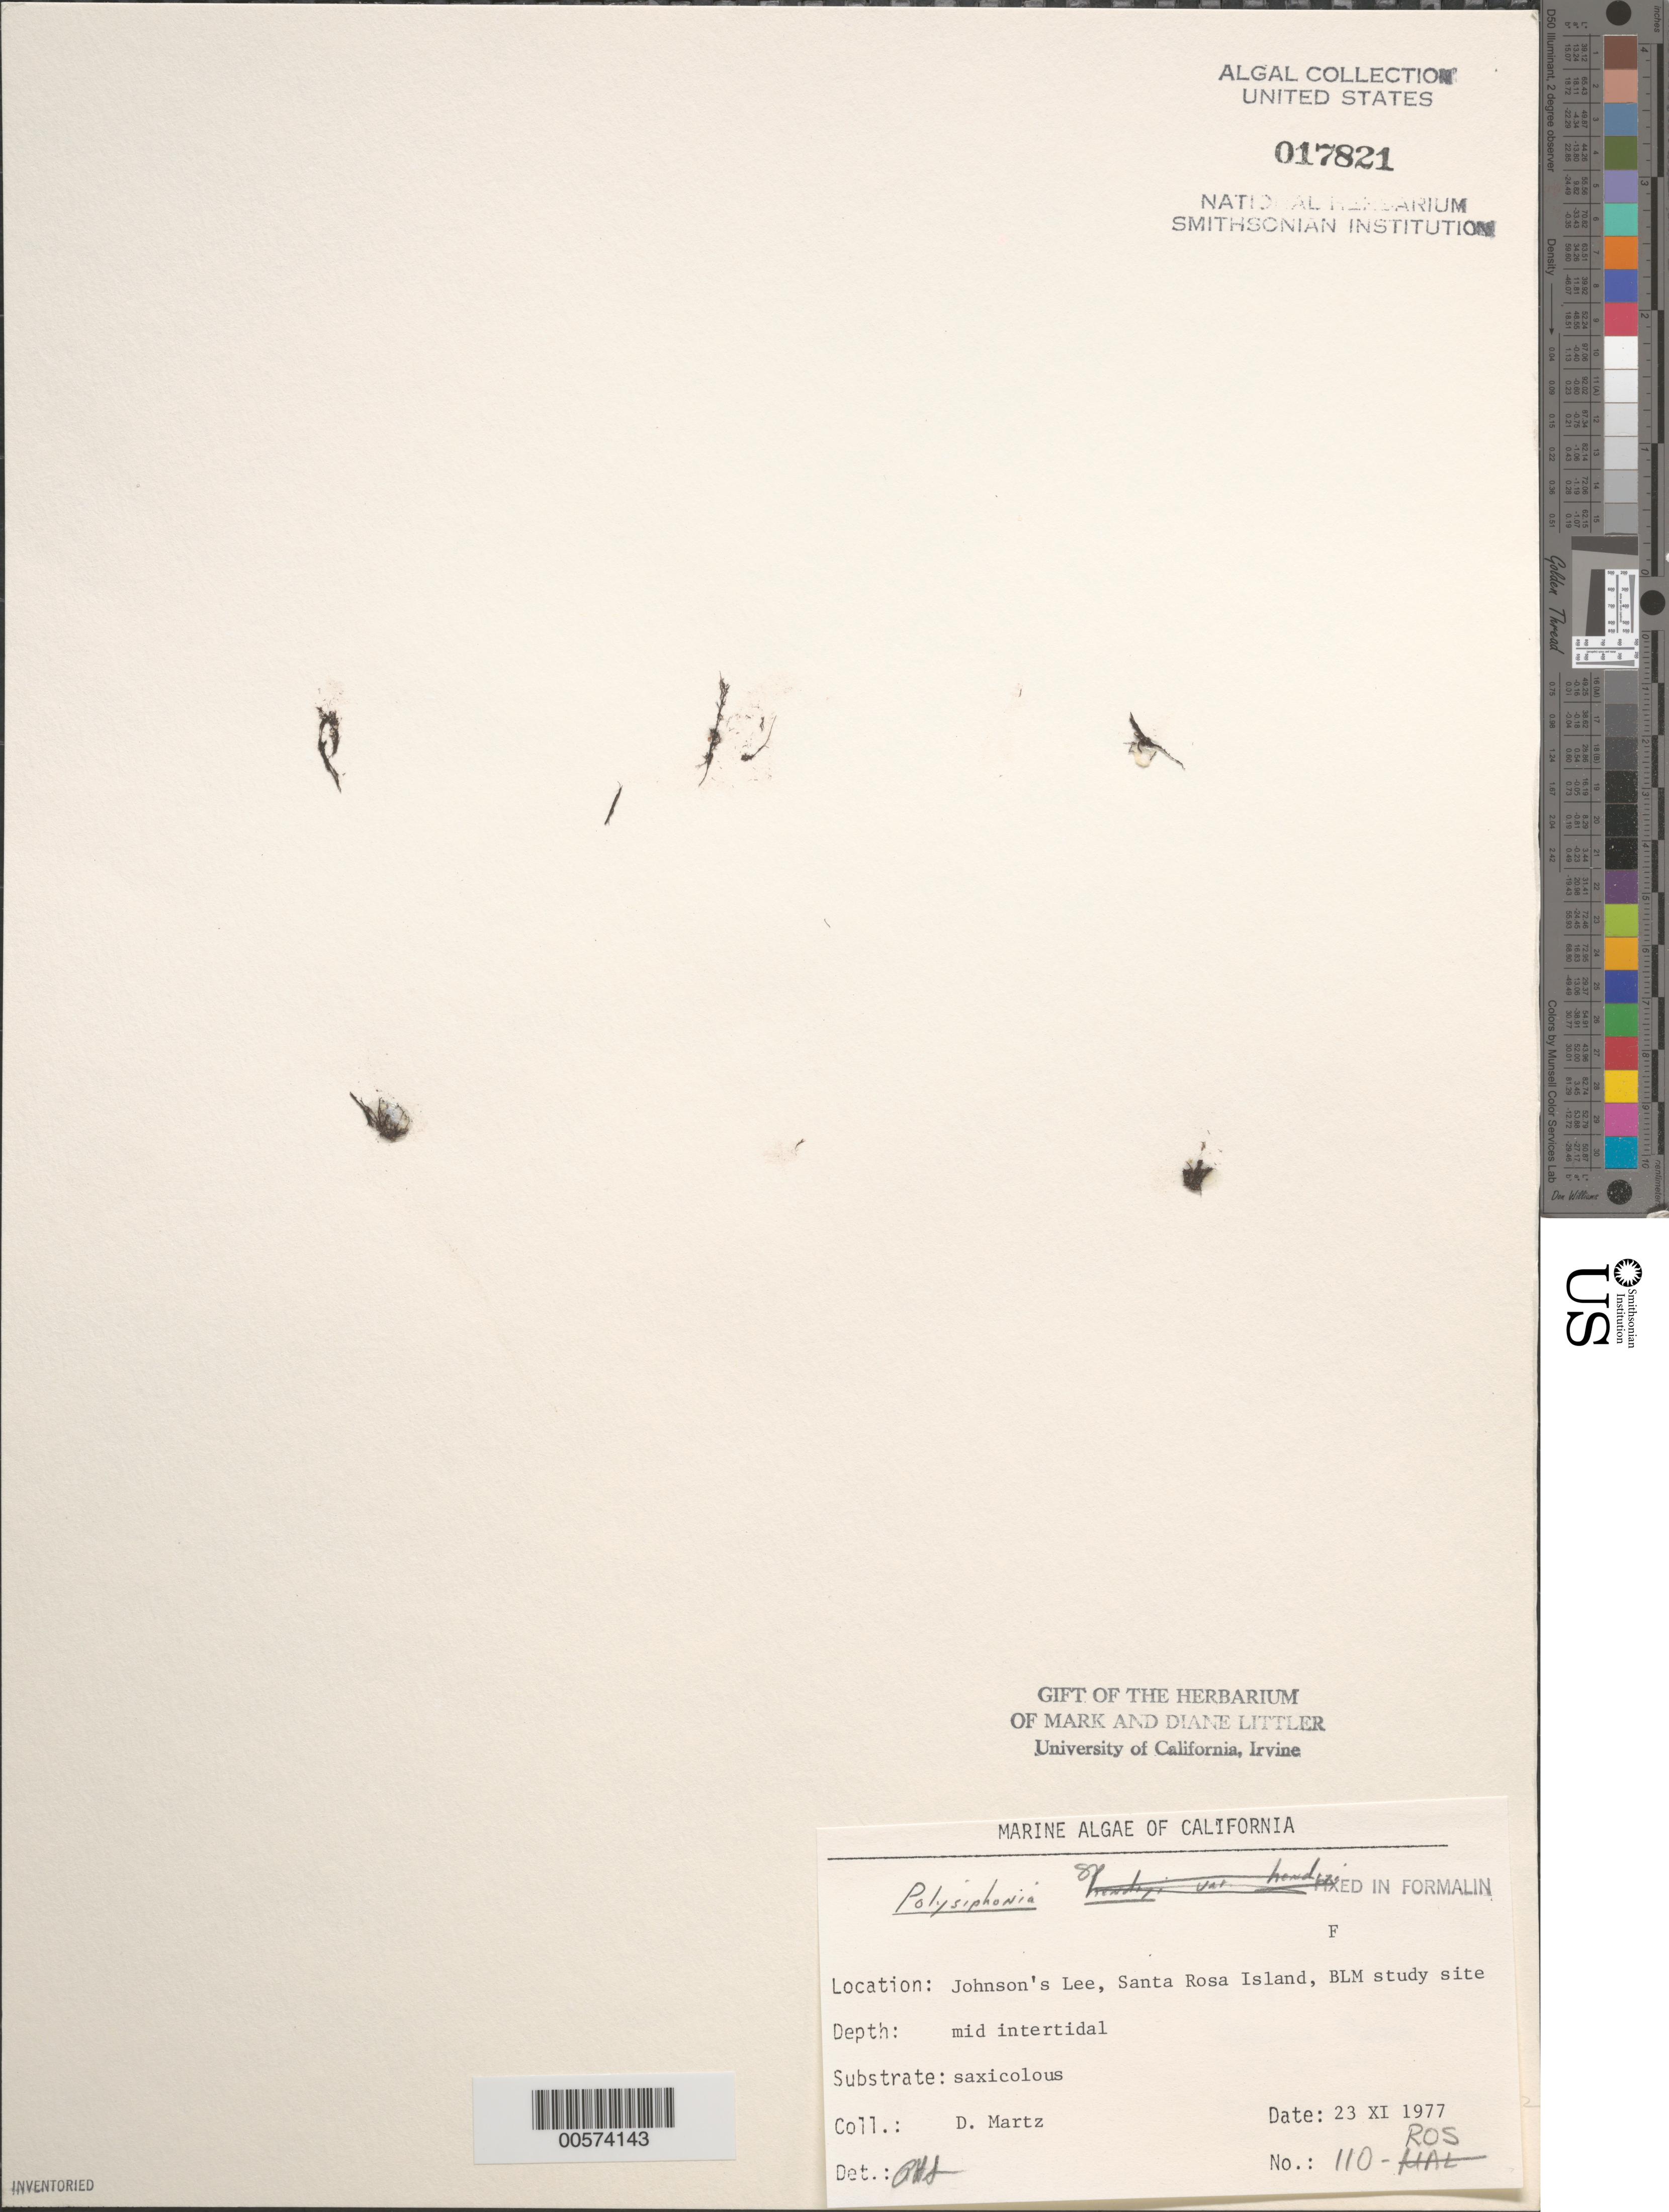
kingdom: Plantae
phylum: Rhodophyta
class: Florideophyceae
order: Ceramiales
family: Rhodomelaceae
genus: Polysiphonia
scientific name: Polysiphonia sp.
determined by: Sims, Robert H.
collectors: D. Martz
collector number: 110-ros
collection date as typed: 23 Nov 1977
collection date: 1977-11-23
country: United States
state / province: California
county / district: Santa Barbara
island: Santa Rosa Island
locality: Johnson's Lee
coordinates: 33 54 02 N, 120 06 31 W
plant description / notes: BLM-SOCALBIGHT Rocky Intertidal Survey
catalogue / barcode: US 17821